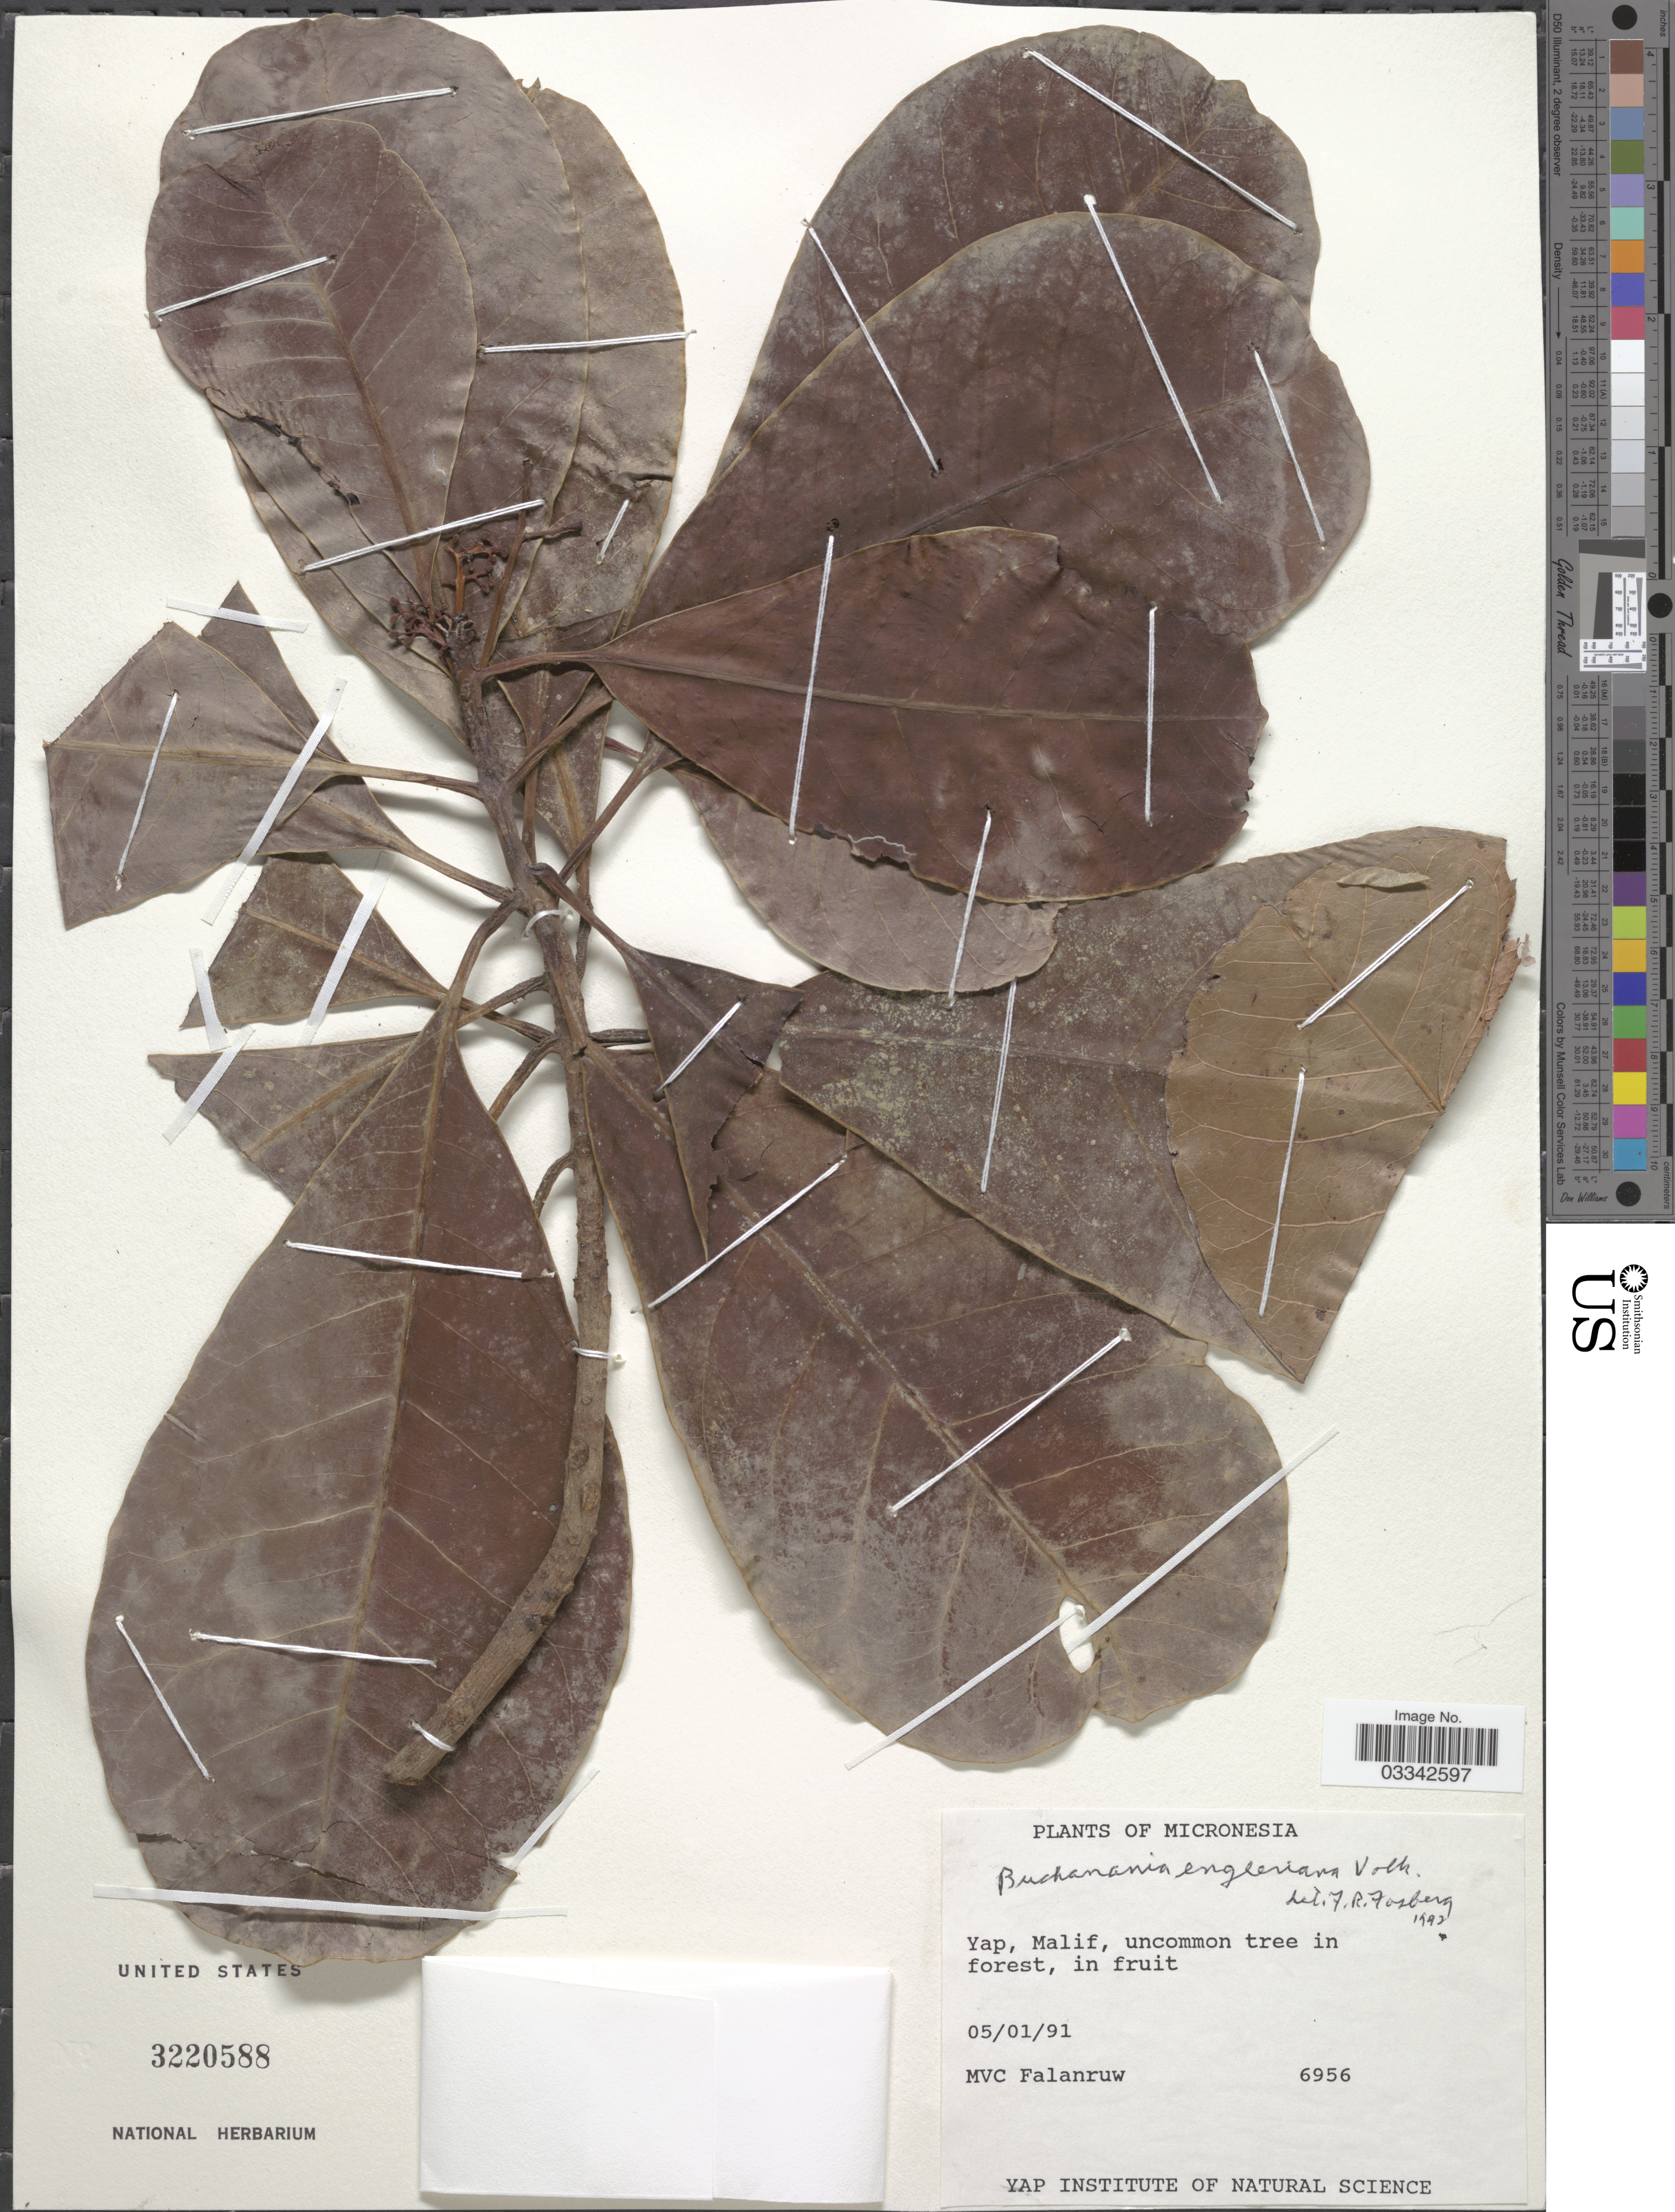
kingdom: Plantae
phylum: Tracheophyta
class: Magnoliopsida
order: Sapindales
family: Anacardiaceae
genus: Buchanania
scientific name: Buchanania engleriana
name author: Volkens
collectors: M. V. Falanruw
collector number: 6956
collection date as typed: Transcribed d/m/y: 5/1/91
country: Micronesia, Federated States of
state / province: Yap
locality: Micronesia. Malif.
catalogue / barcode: US 3220588